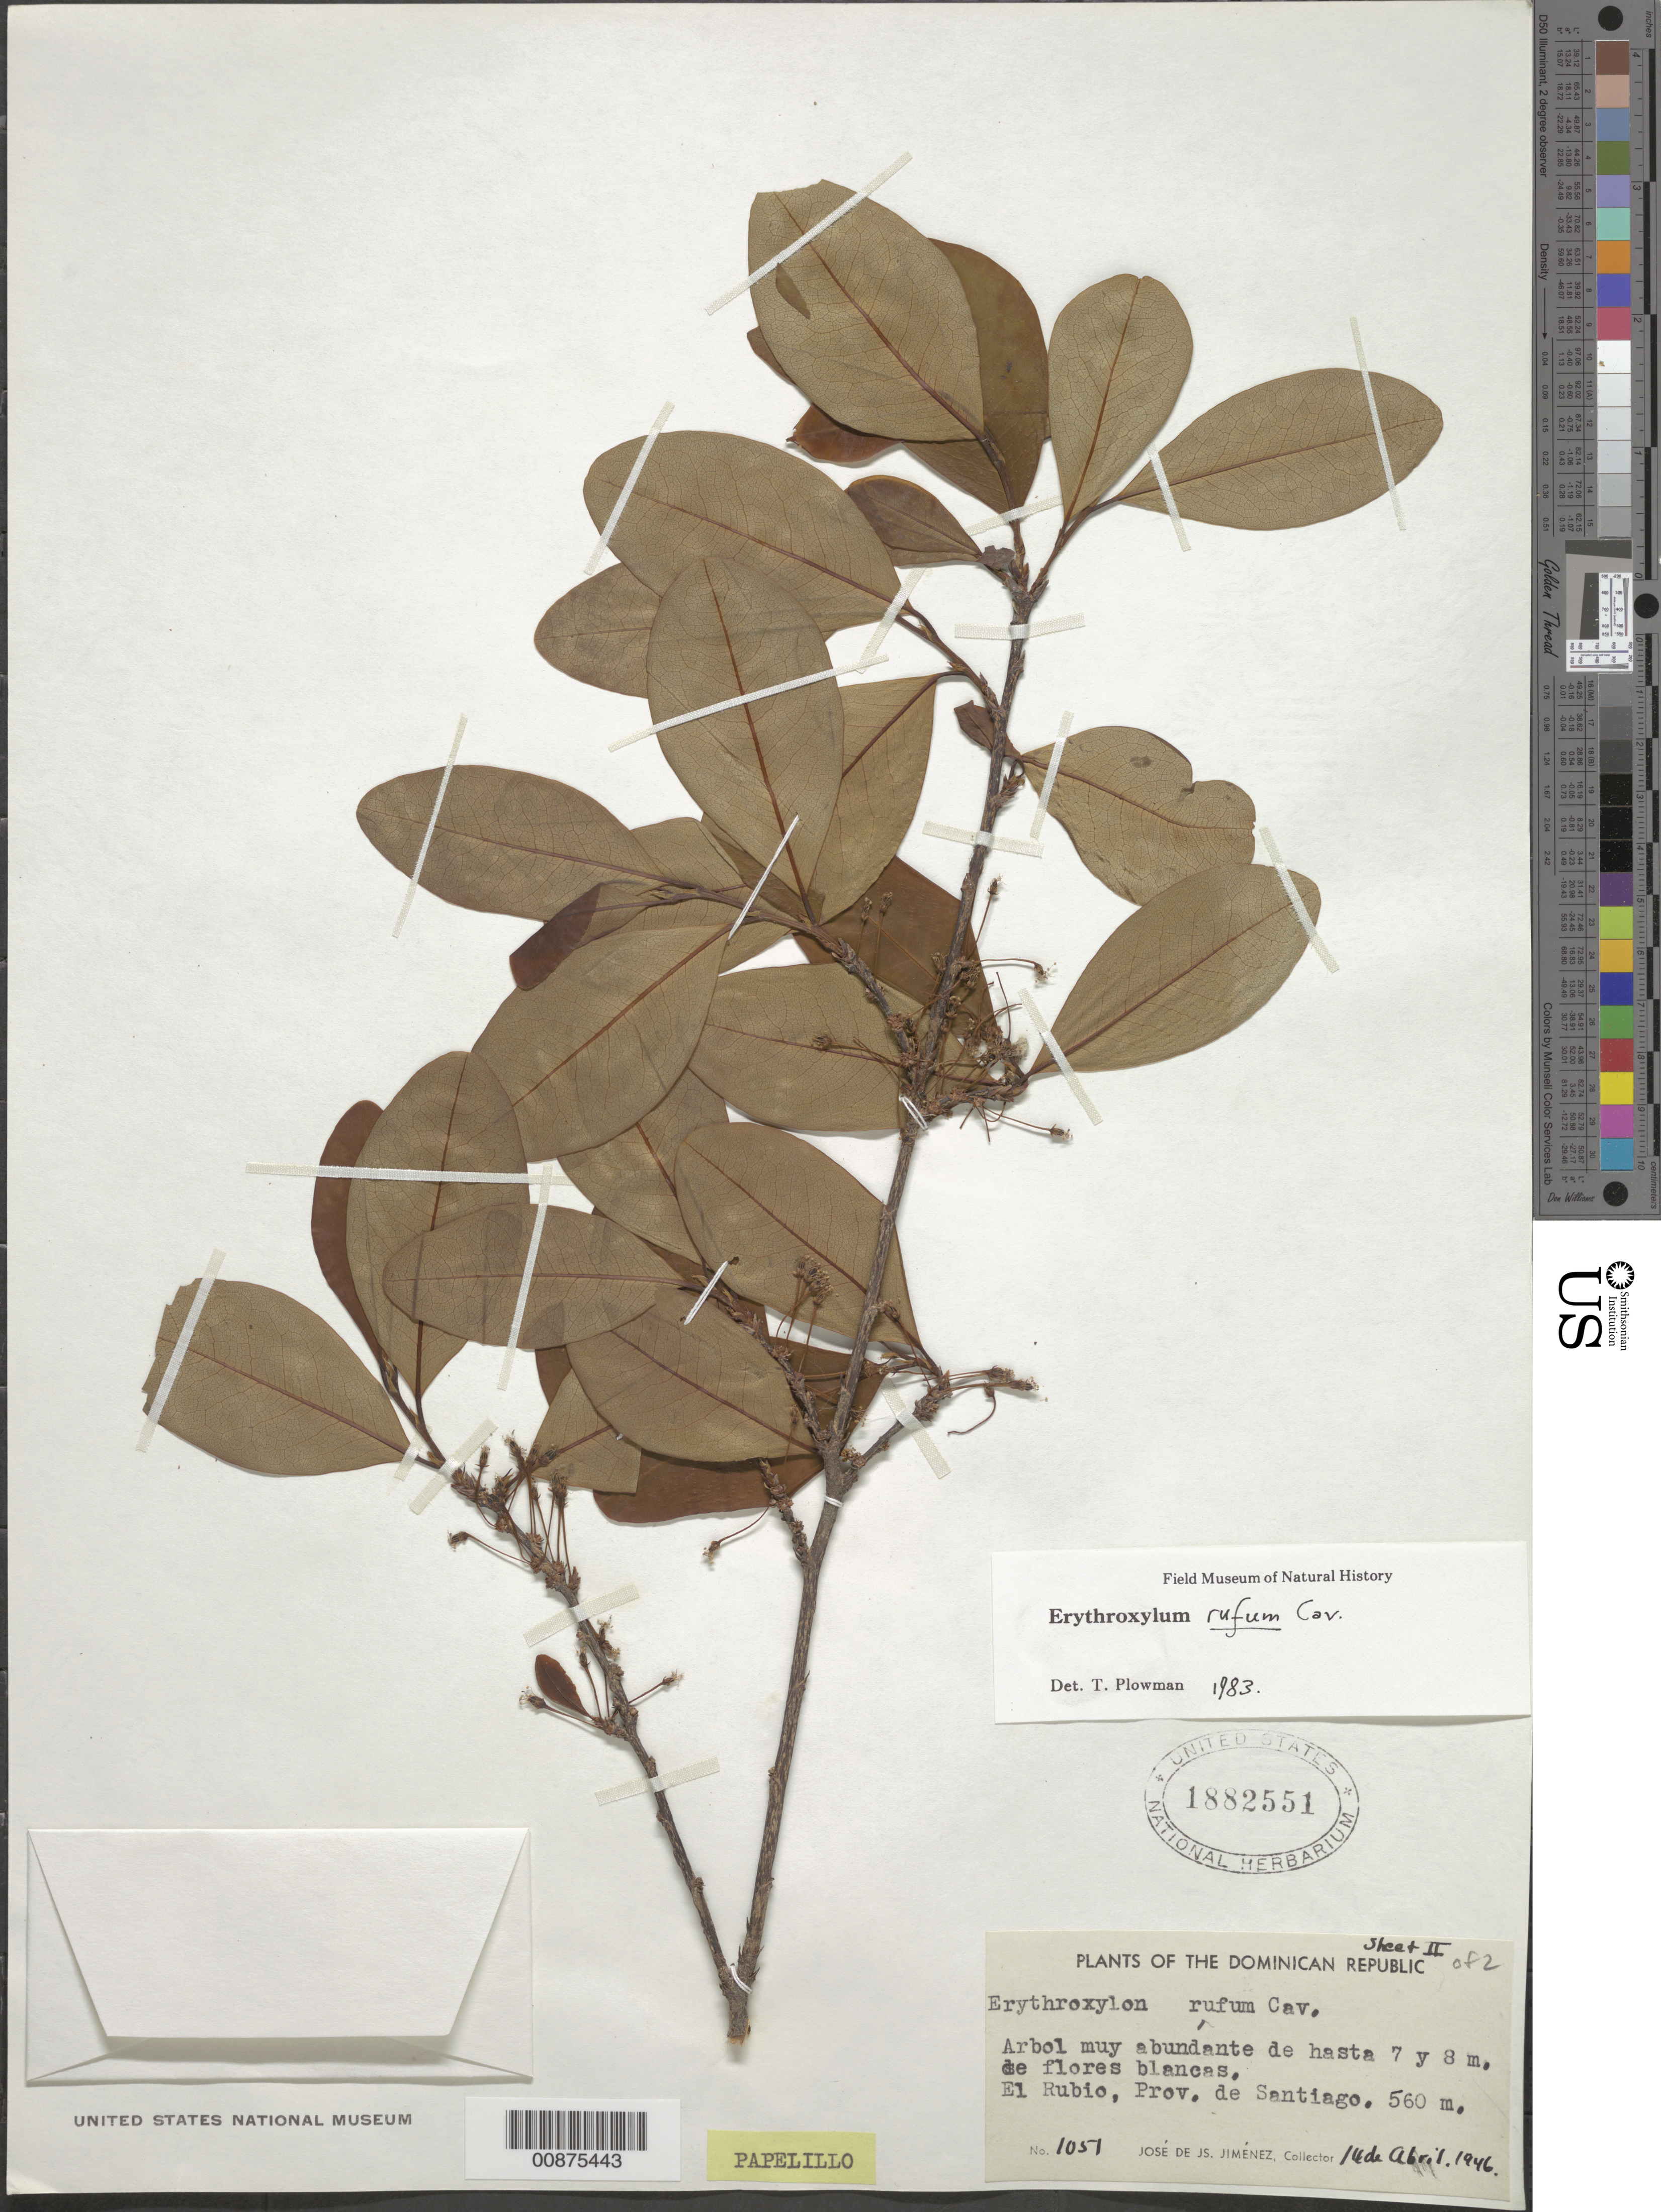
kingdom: Plantae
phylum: Tracheophyta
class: Magnoliopsida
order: Malpighiales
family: Erythroxylaceae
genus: Erythroxylum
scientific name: Erythroxylum rufum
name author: Cav.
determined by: Plowman, Timothy C.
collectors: J. J. Jiménez Almonte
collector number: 1051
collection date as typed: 14 Apr 1946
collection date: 1946-04-14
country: Dominican Republic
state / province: Santiago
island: Hispaniola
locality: El Rubio.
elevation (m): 560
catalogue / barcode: US 1882551